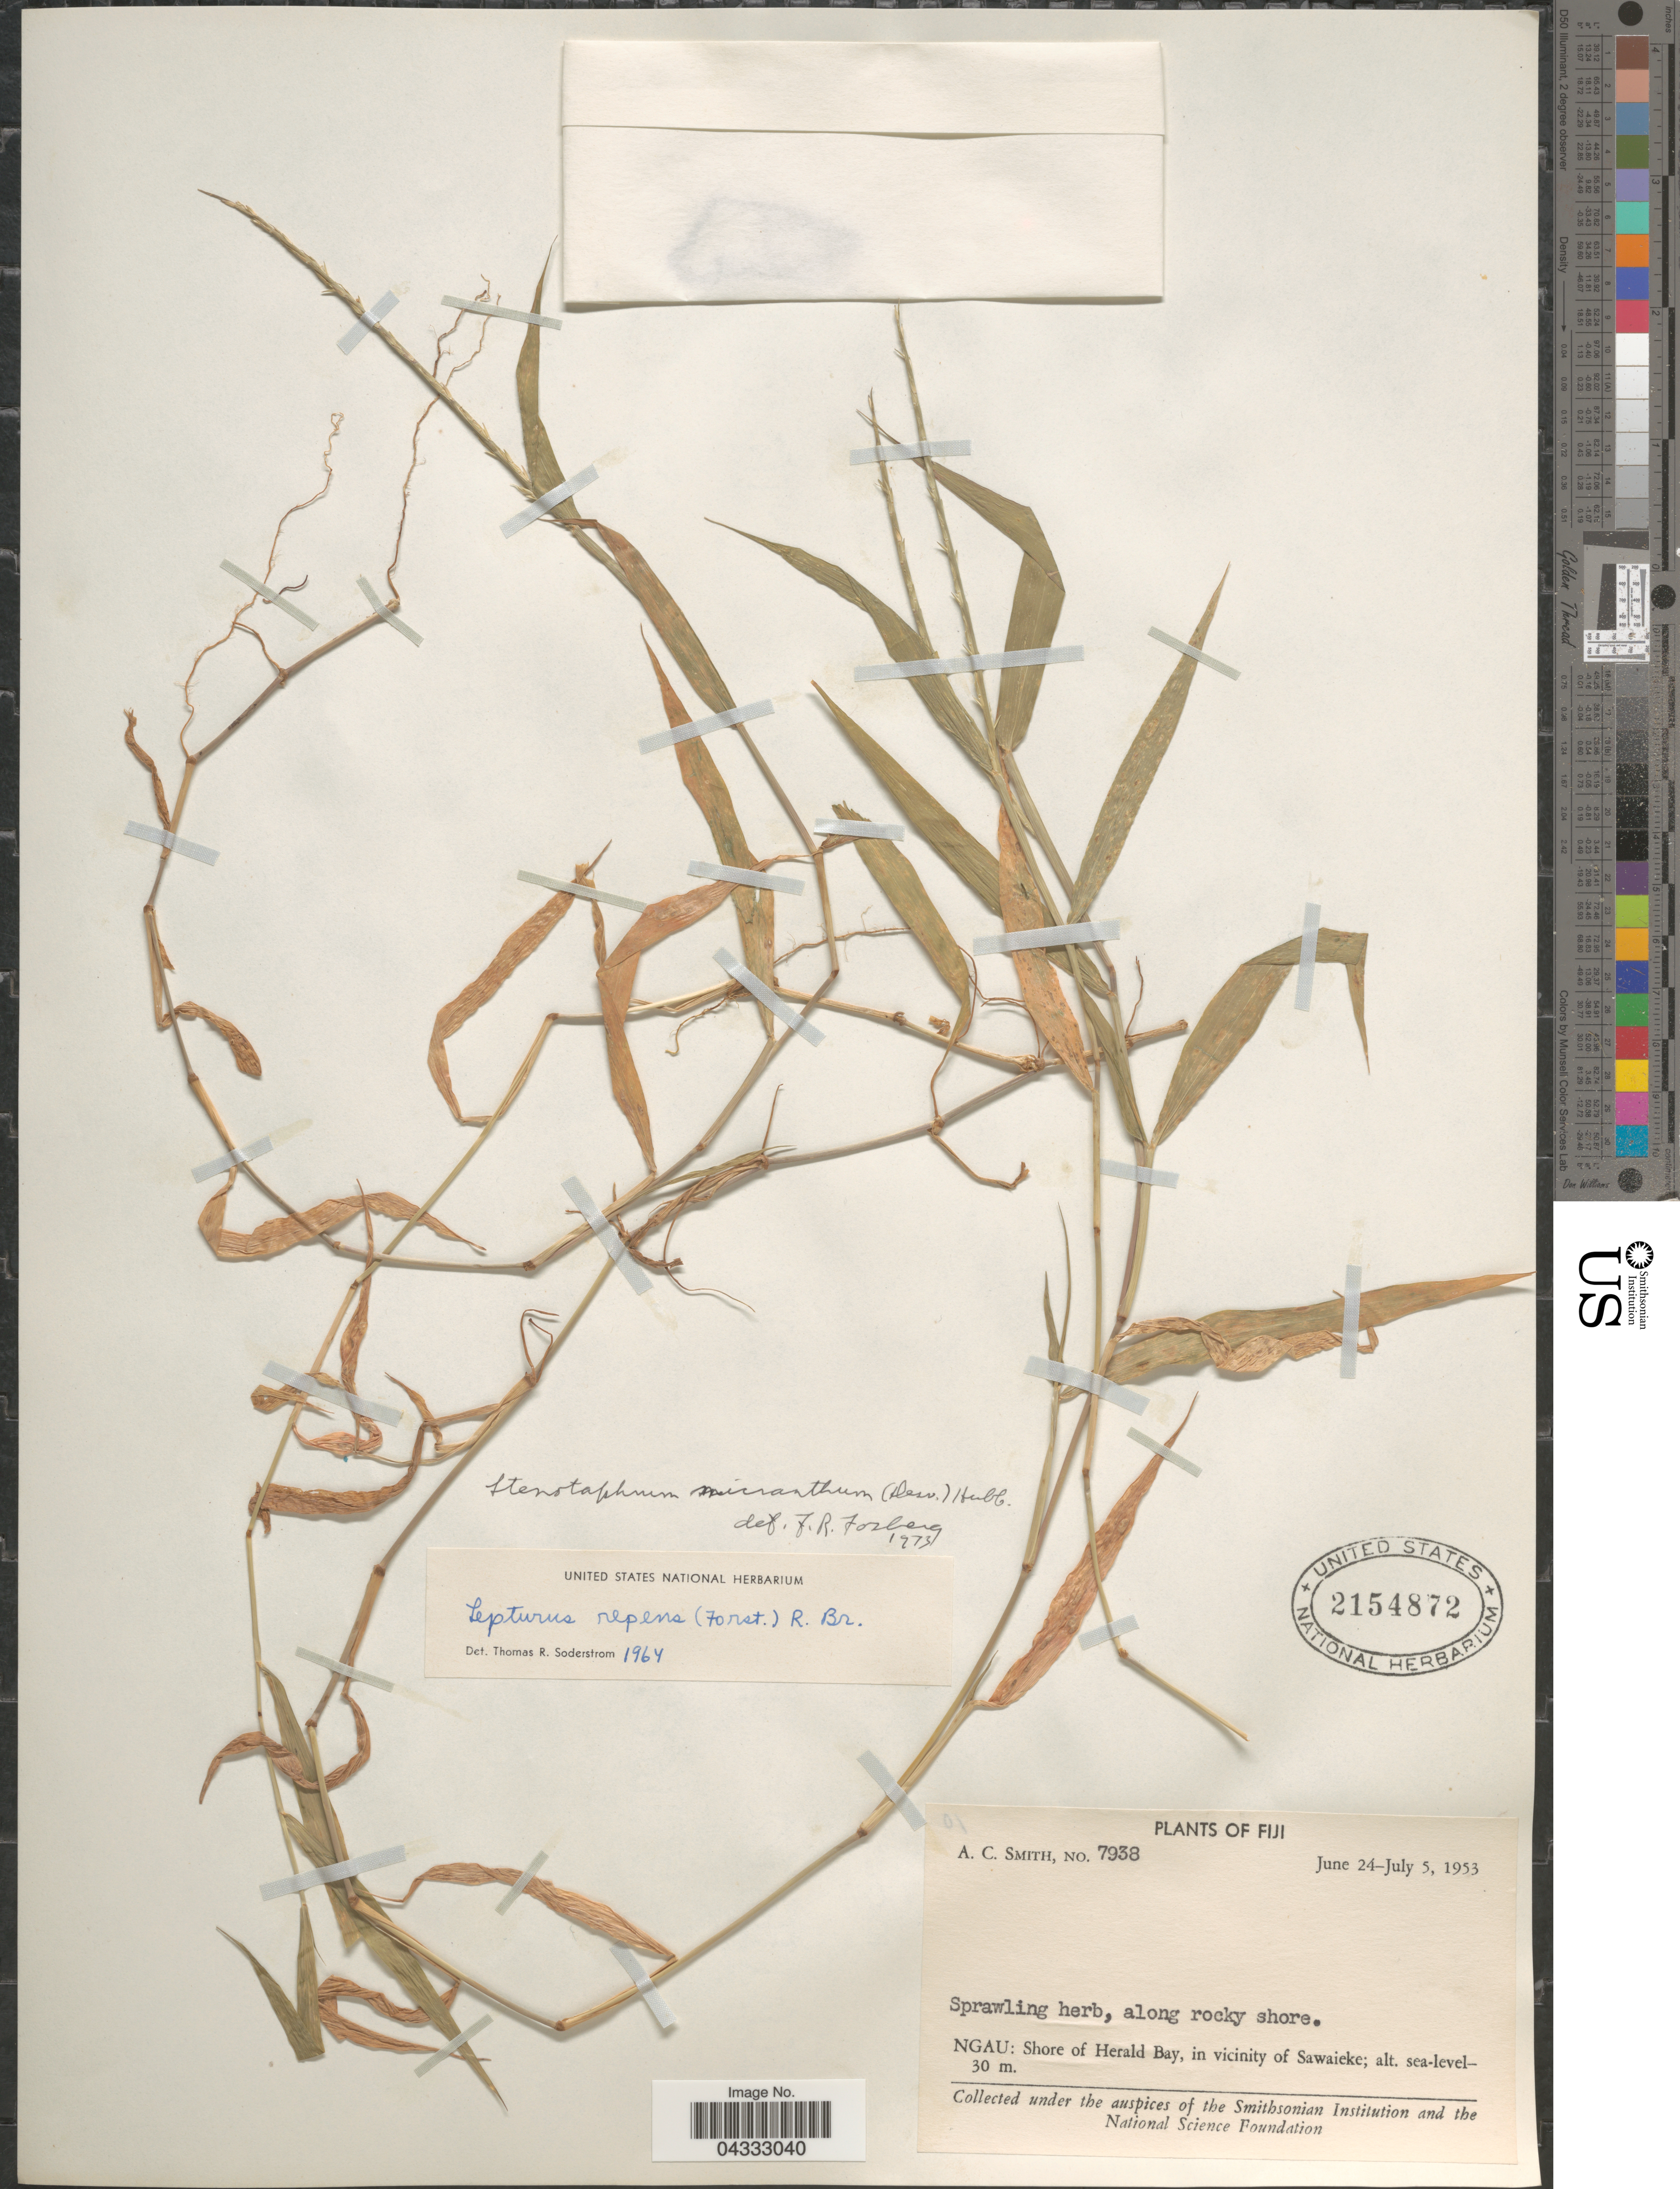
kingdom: Plantae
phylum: Tracheophyta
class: Liliopsida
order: Poales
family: Poaceae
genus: Stenotaphrum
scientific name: Stenotaphrum micranthum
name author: (Desv.) C.E. Hubb.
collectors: A. C. Smith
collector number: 7938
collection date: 1953-06-24/1953-07-05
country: Fiji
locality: Along rocky shore. Ngau: Shore of Herald Bay, in vicinity of Sawaieke.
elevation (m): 30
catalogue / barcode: US 2154872